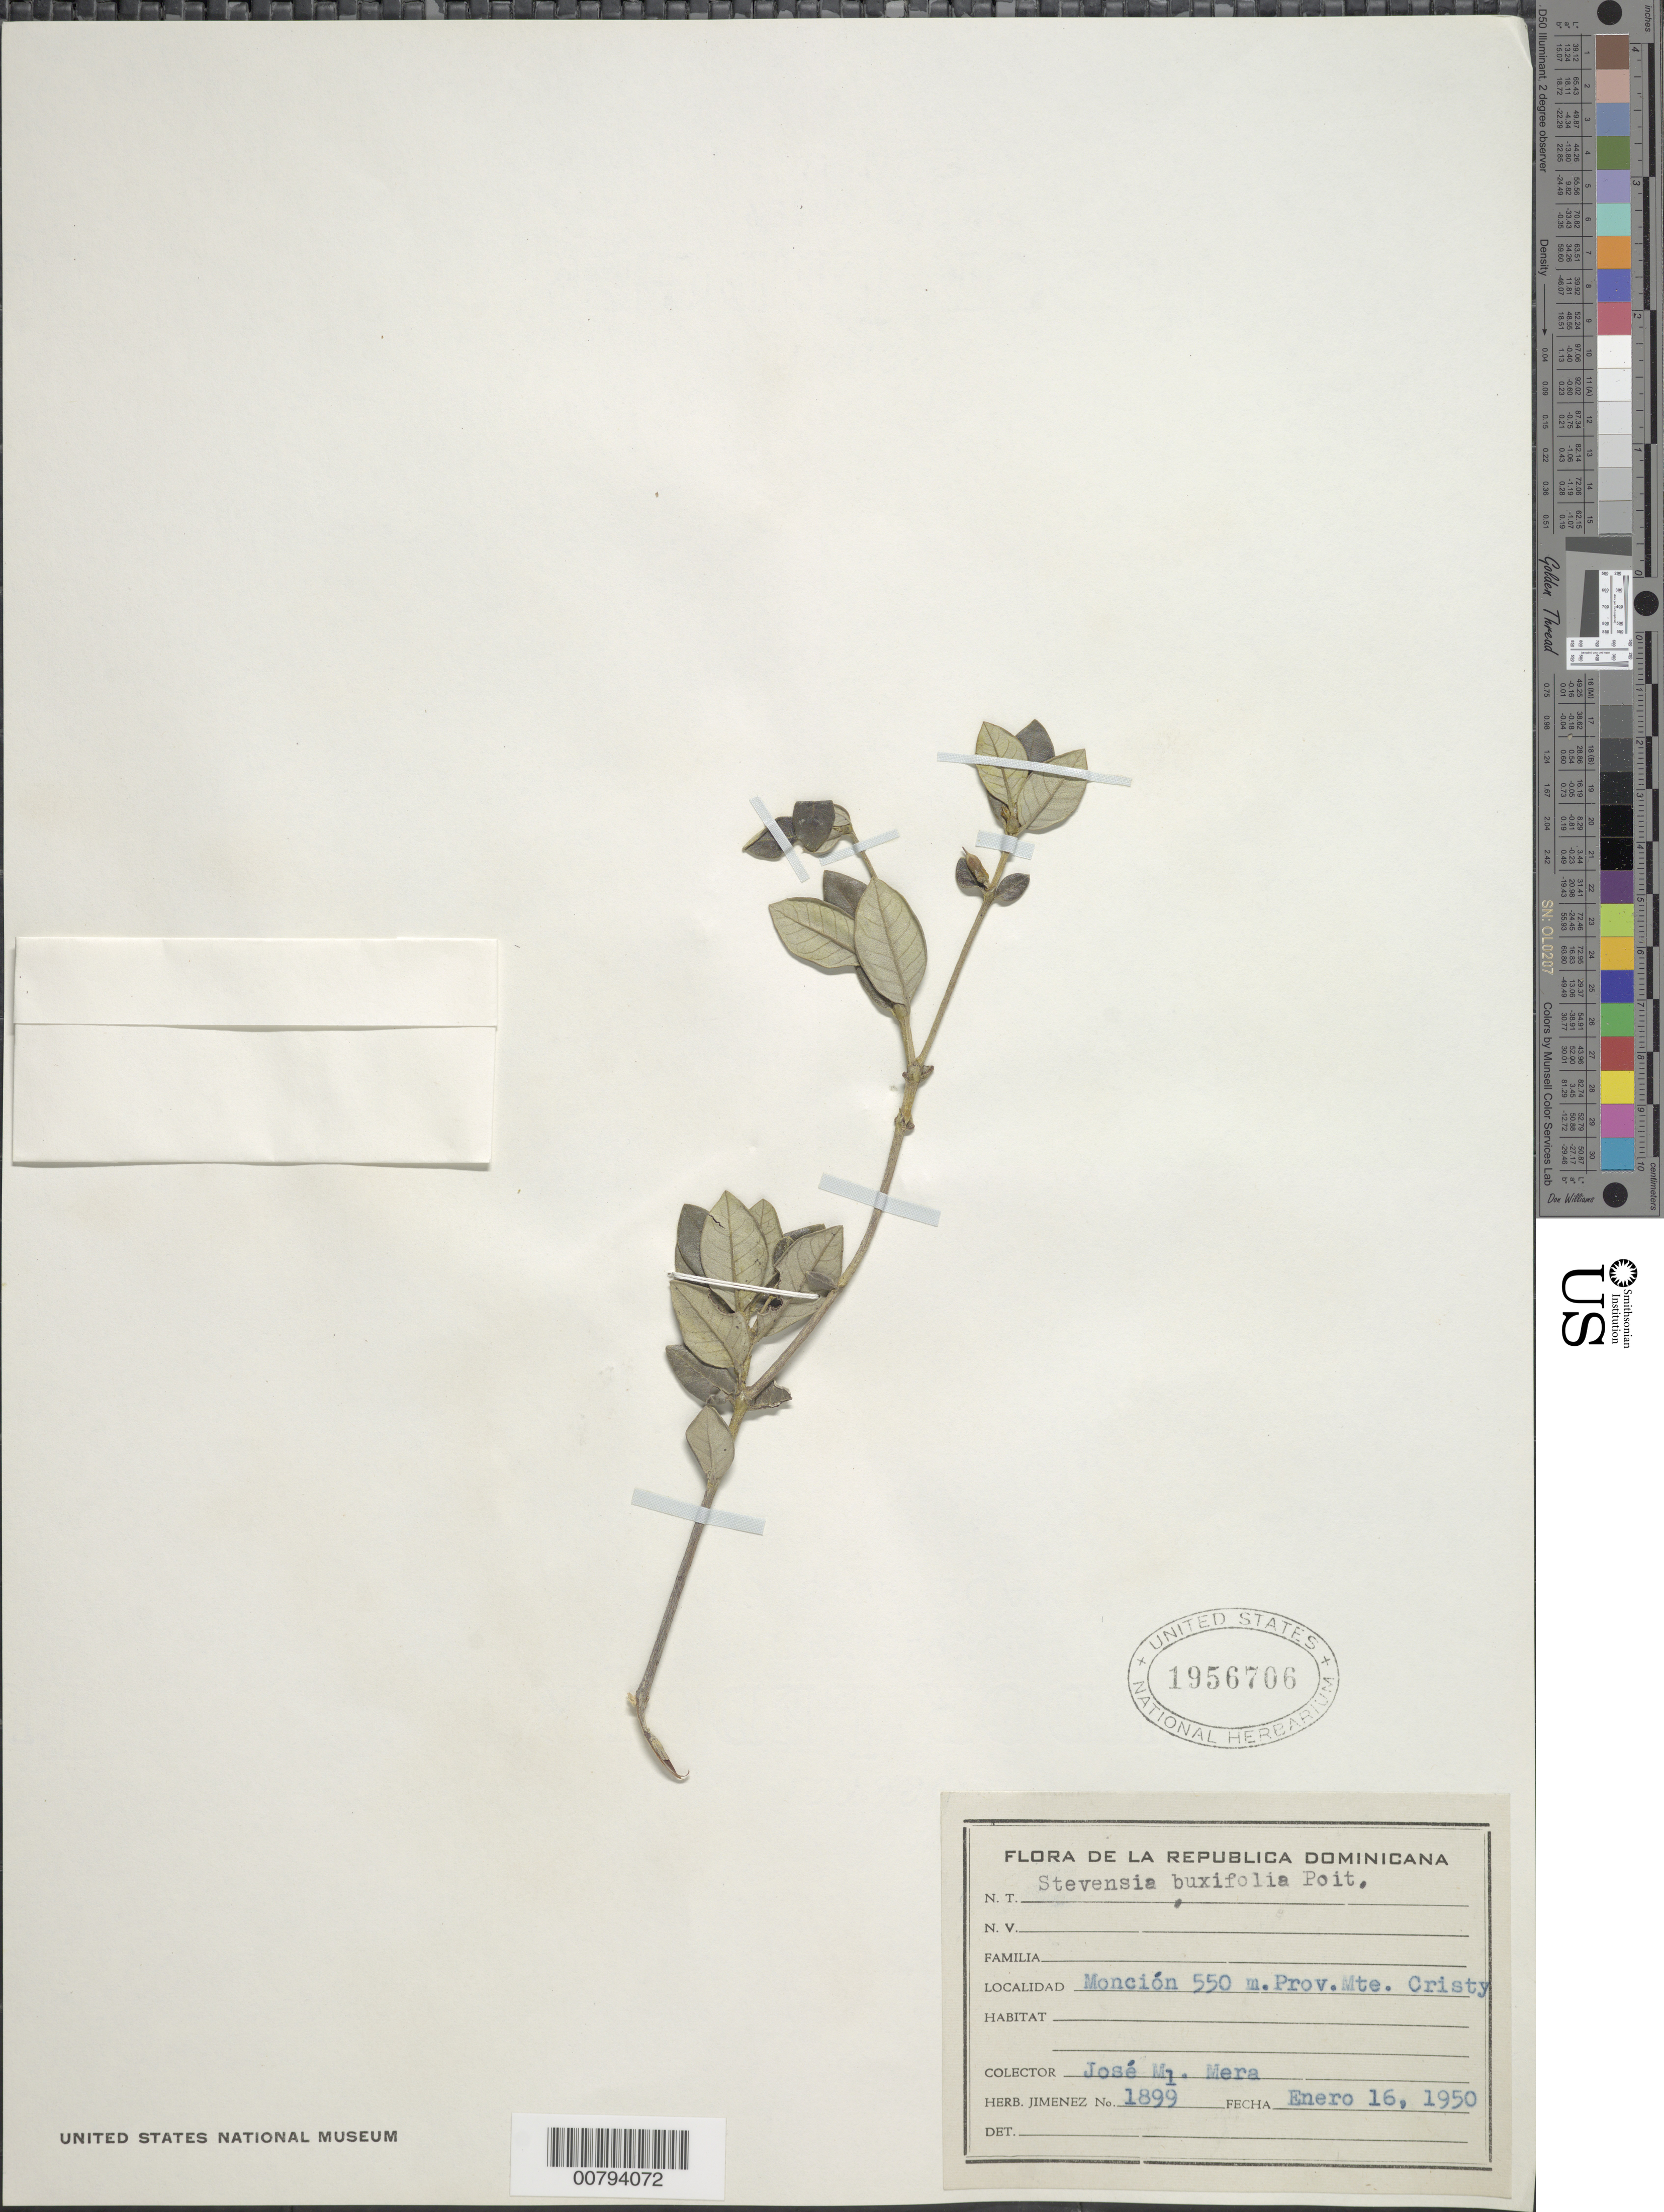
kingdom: Plantae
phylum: Tracheophyta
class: Magnoliopsida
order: Gentianales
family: Rubiaceae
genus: Stevensia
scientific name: Stevensia buxifolia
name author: Poit.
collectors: J. Mera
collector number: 1899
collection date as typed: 16 Jan 1950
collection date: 1950-01-16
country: Dominican Republic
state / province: Monte Cristi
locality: Moncion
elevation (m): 550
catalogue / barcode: US 1956706